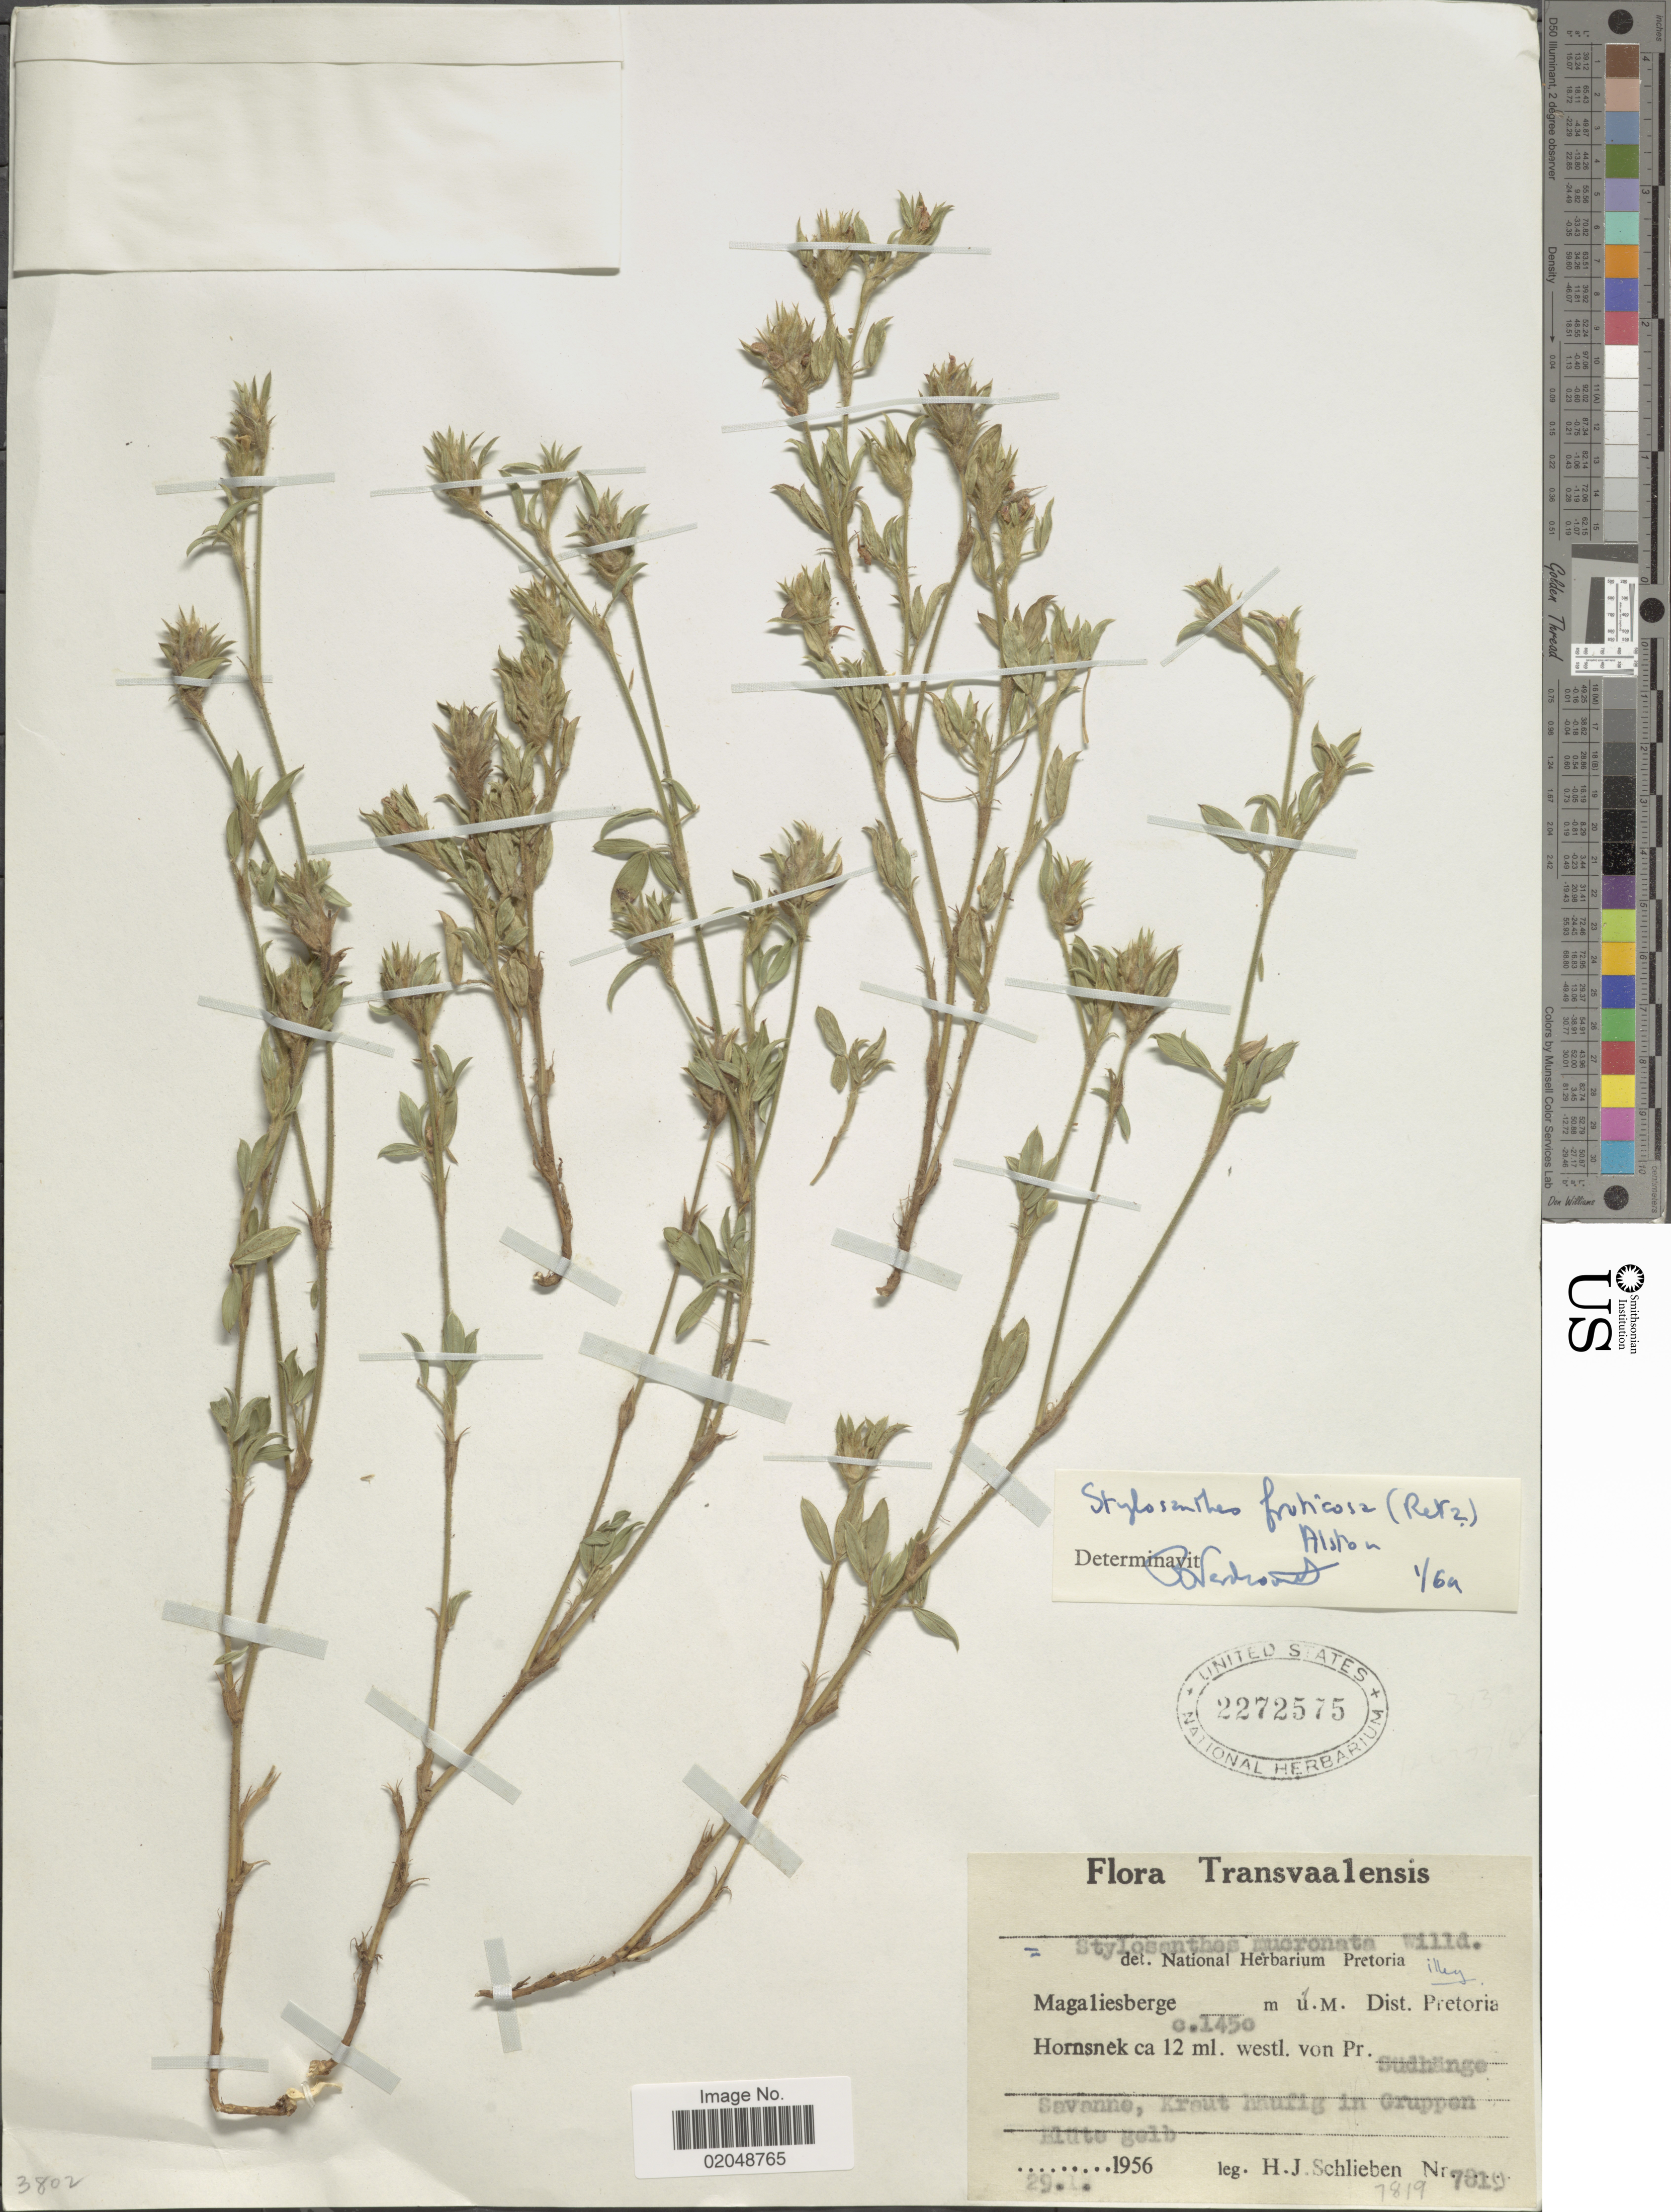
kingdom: Plantae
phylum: Tracheophyta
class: Magnoliopsida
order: Fabales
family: Fabaceae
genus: Stylosanthes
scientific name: Stylosanthes fruticosa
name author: (Retz.) Alston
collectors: H. J. Schlieben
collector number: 7819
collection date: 1956-01-29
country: South Africa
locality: Transvaalensis, Magaliesberge, Dist Pretoria Hornsnel ca 12 ml westl. von Pr Südhänge, Savanne, kraut haufig in Gruppen Klüte gelb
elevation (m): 1450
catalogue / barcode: US 2272575